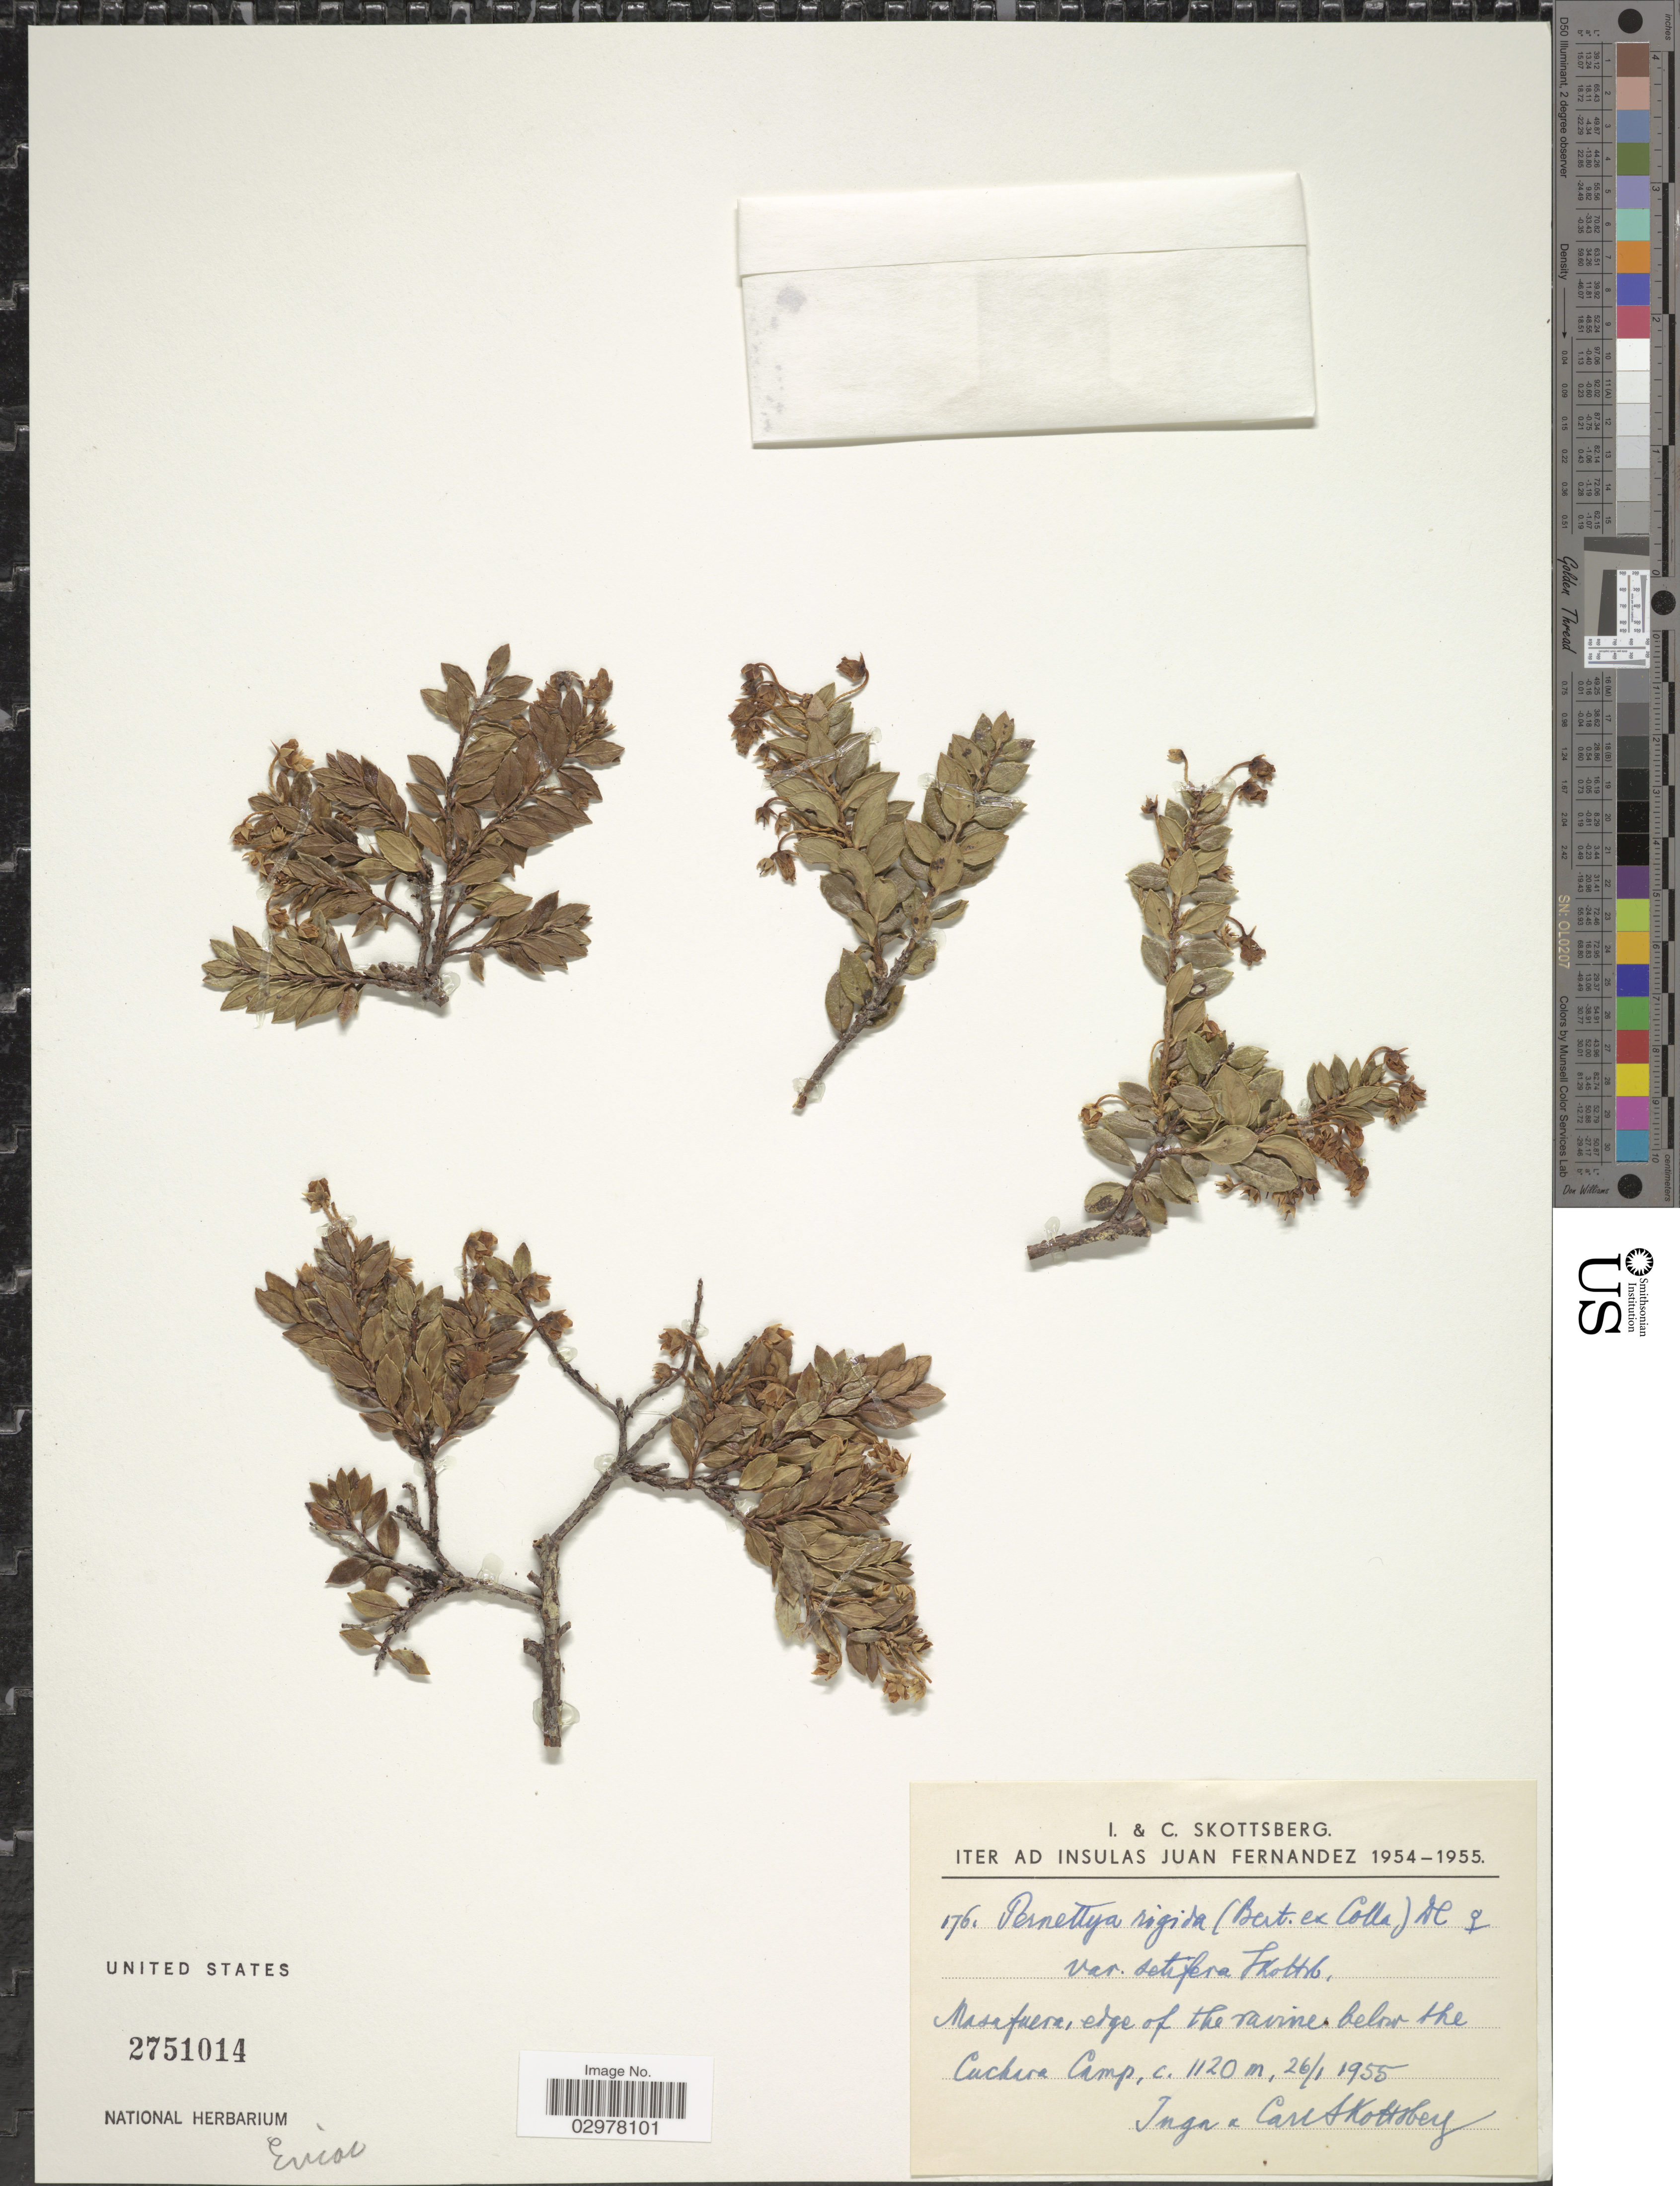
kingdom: Plantae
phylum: Tracheophyta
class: Magnoliopsida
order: Ericales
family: Ericaceae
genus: Pernettya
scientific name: Pernettya rigida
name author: (Bertero ex Colla) DC.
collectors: I. Skottsberg & C. Skottsberg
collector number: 176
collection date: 1955-01-26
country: Chile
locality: Juan Fernandez. Masafuera, edge of the ravine, below the Cuchara Camp.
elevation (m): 1120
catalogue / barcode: US 2751014